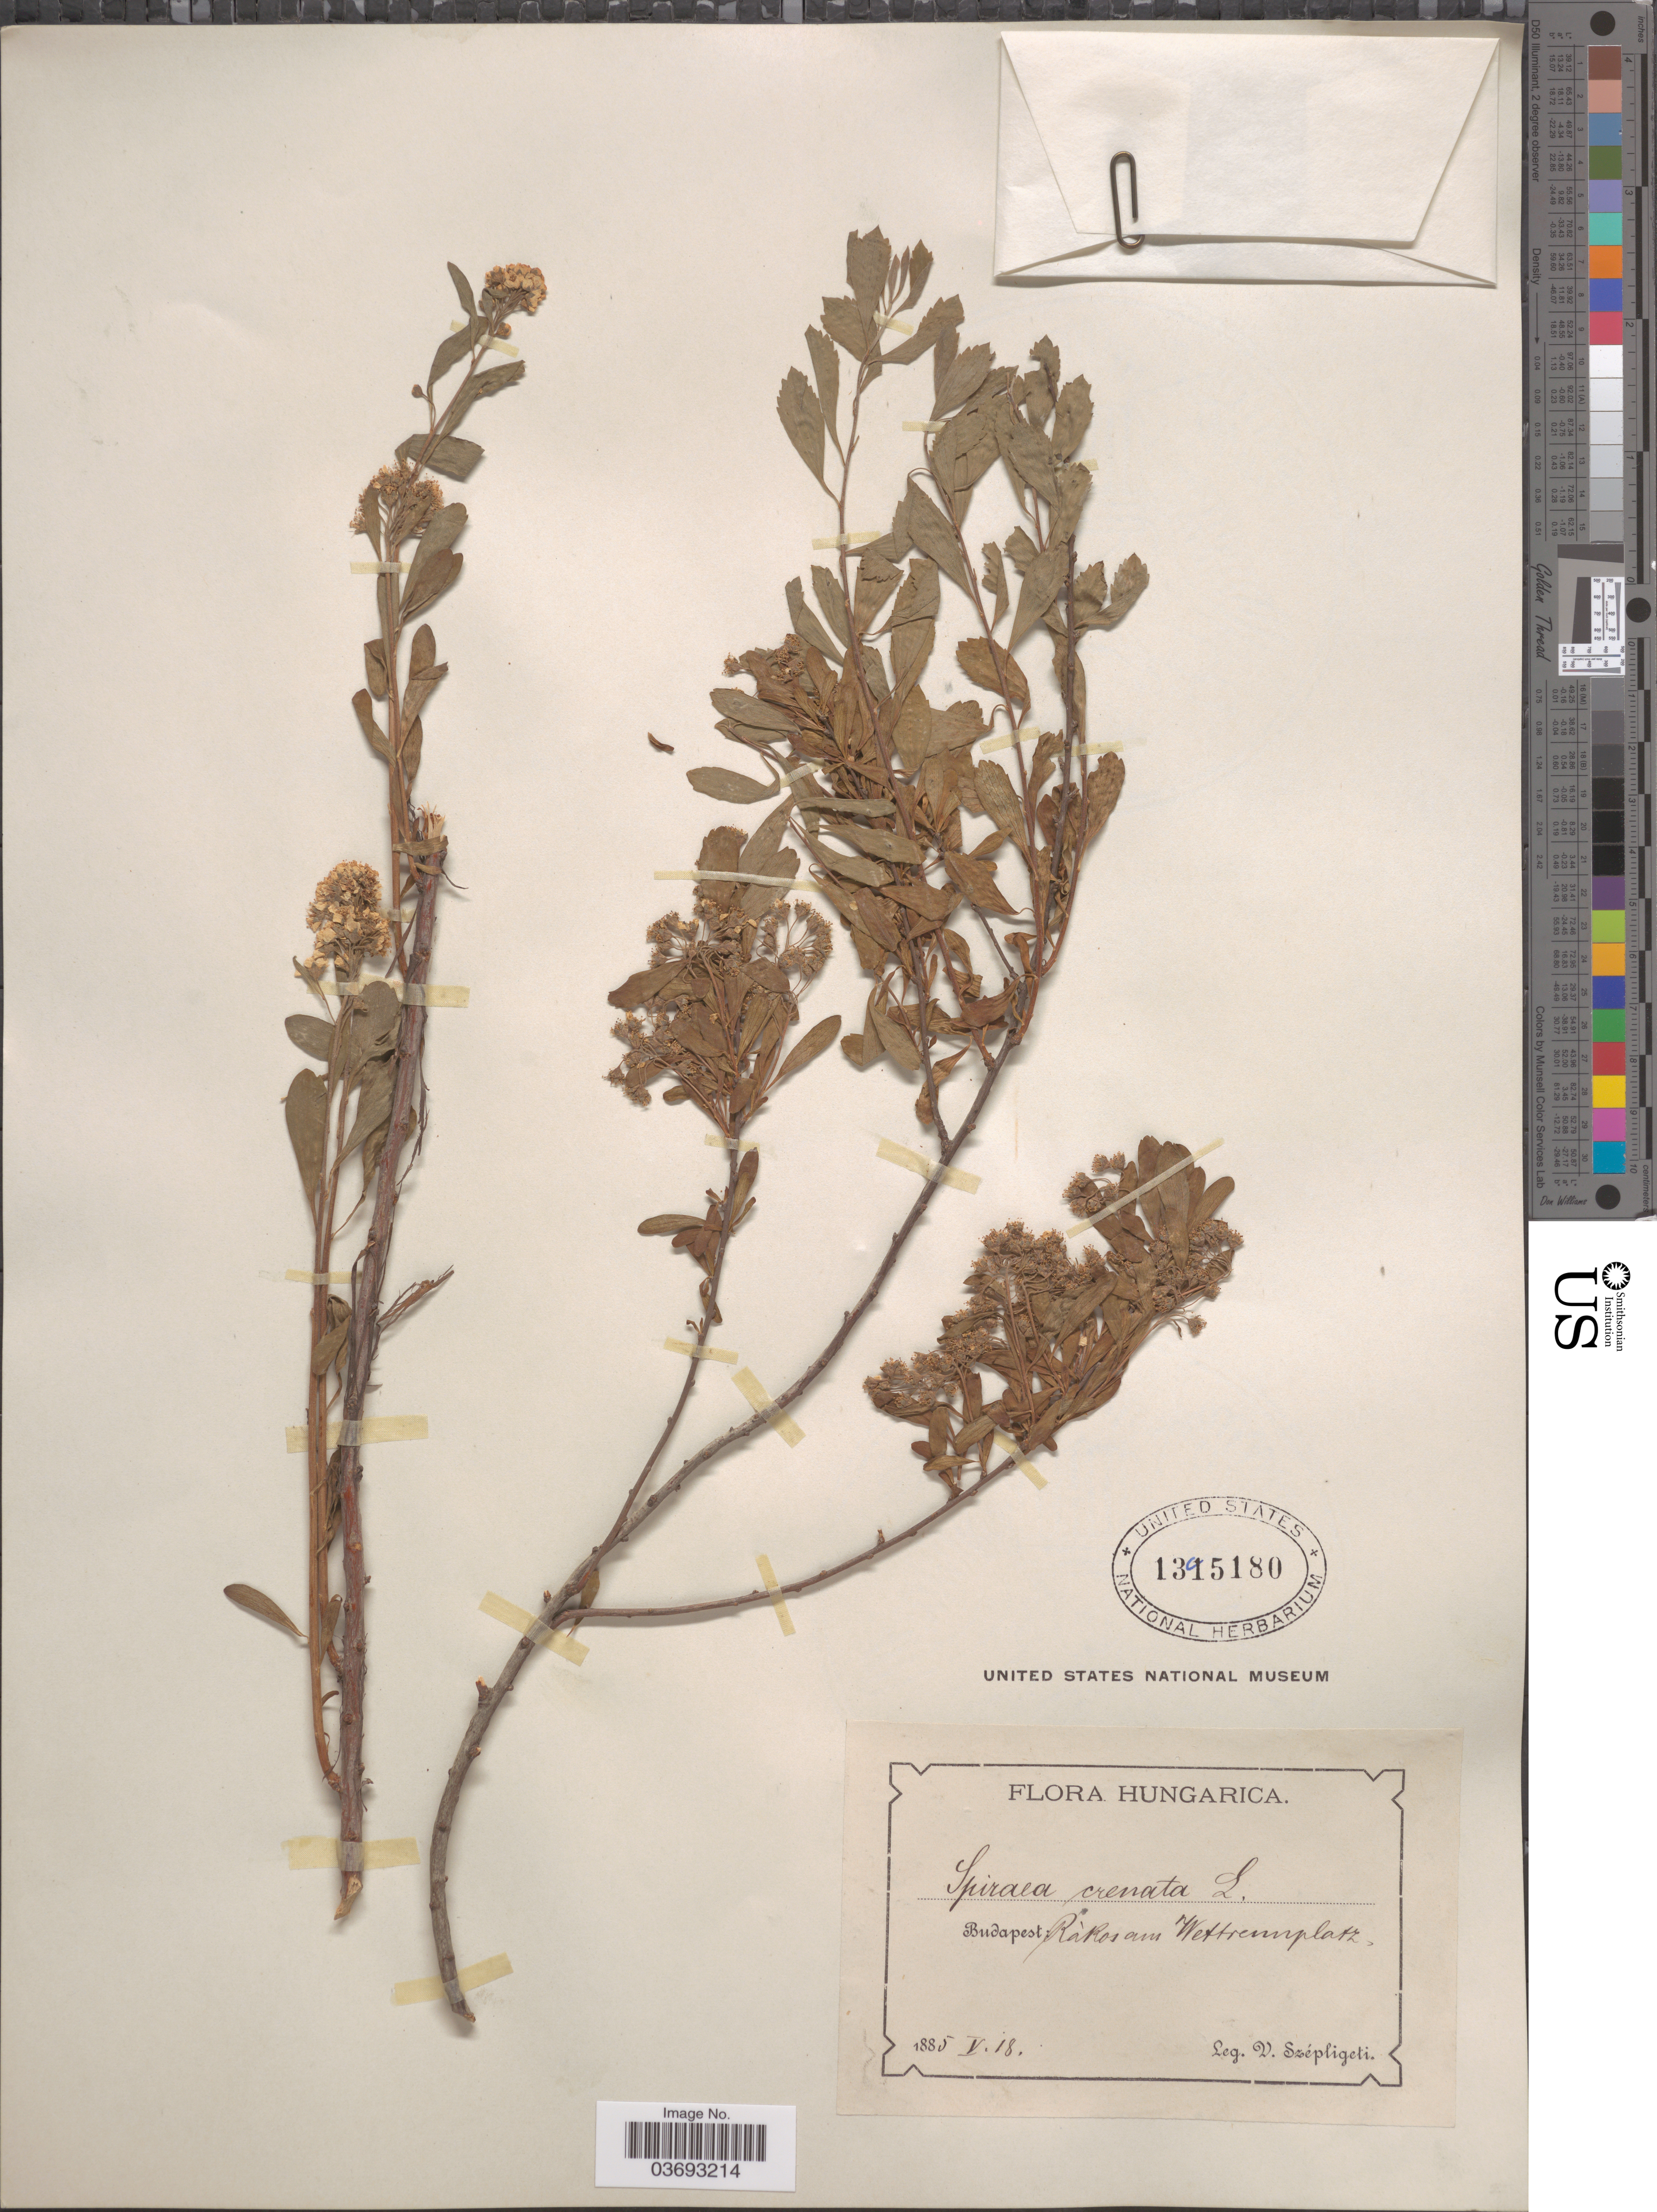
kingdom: Plantae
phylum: Tracheophyta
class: Magnoliopsida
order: Rosales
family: Rosaceae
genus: Spiraea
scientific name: Spiraea crenata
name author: L.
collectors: W. Szépligeti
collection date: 1885-05-18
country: Hungary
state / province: Budapest, Capital District of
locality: Budapest: Ràkosam Wettrenuplatz [interpreted].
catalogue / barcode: US 1395180